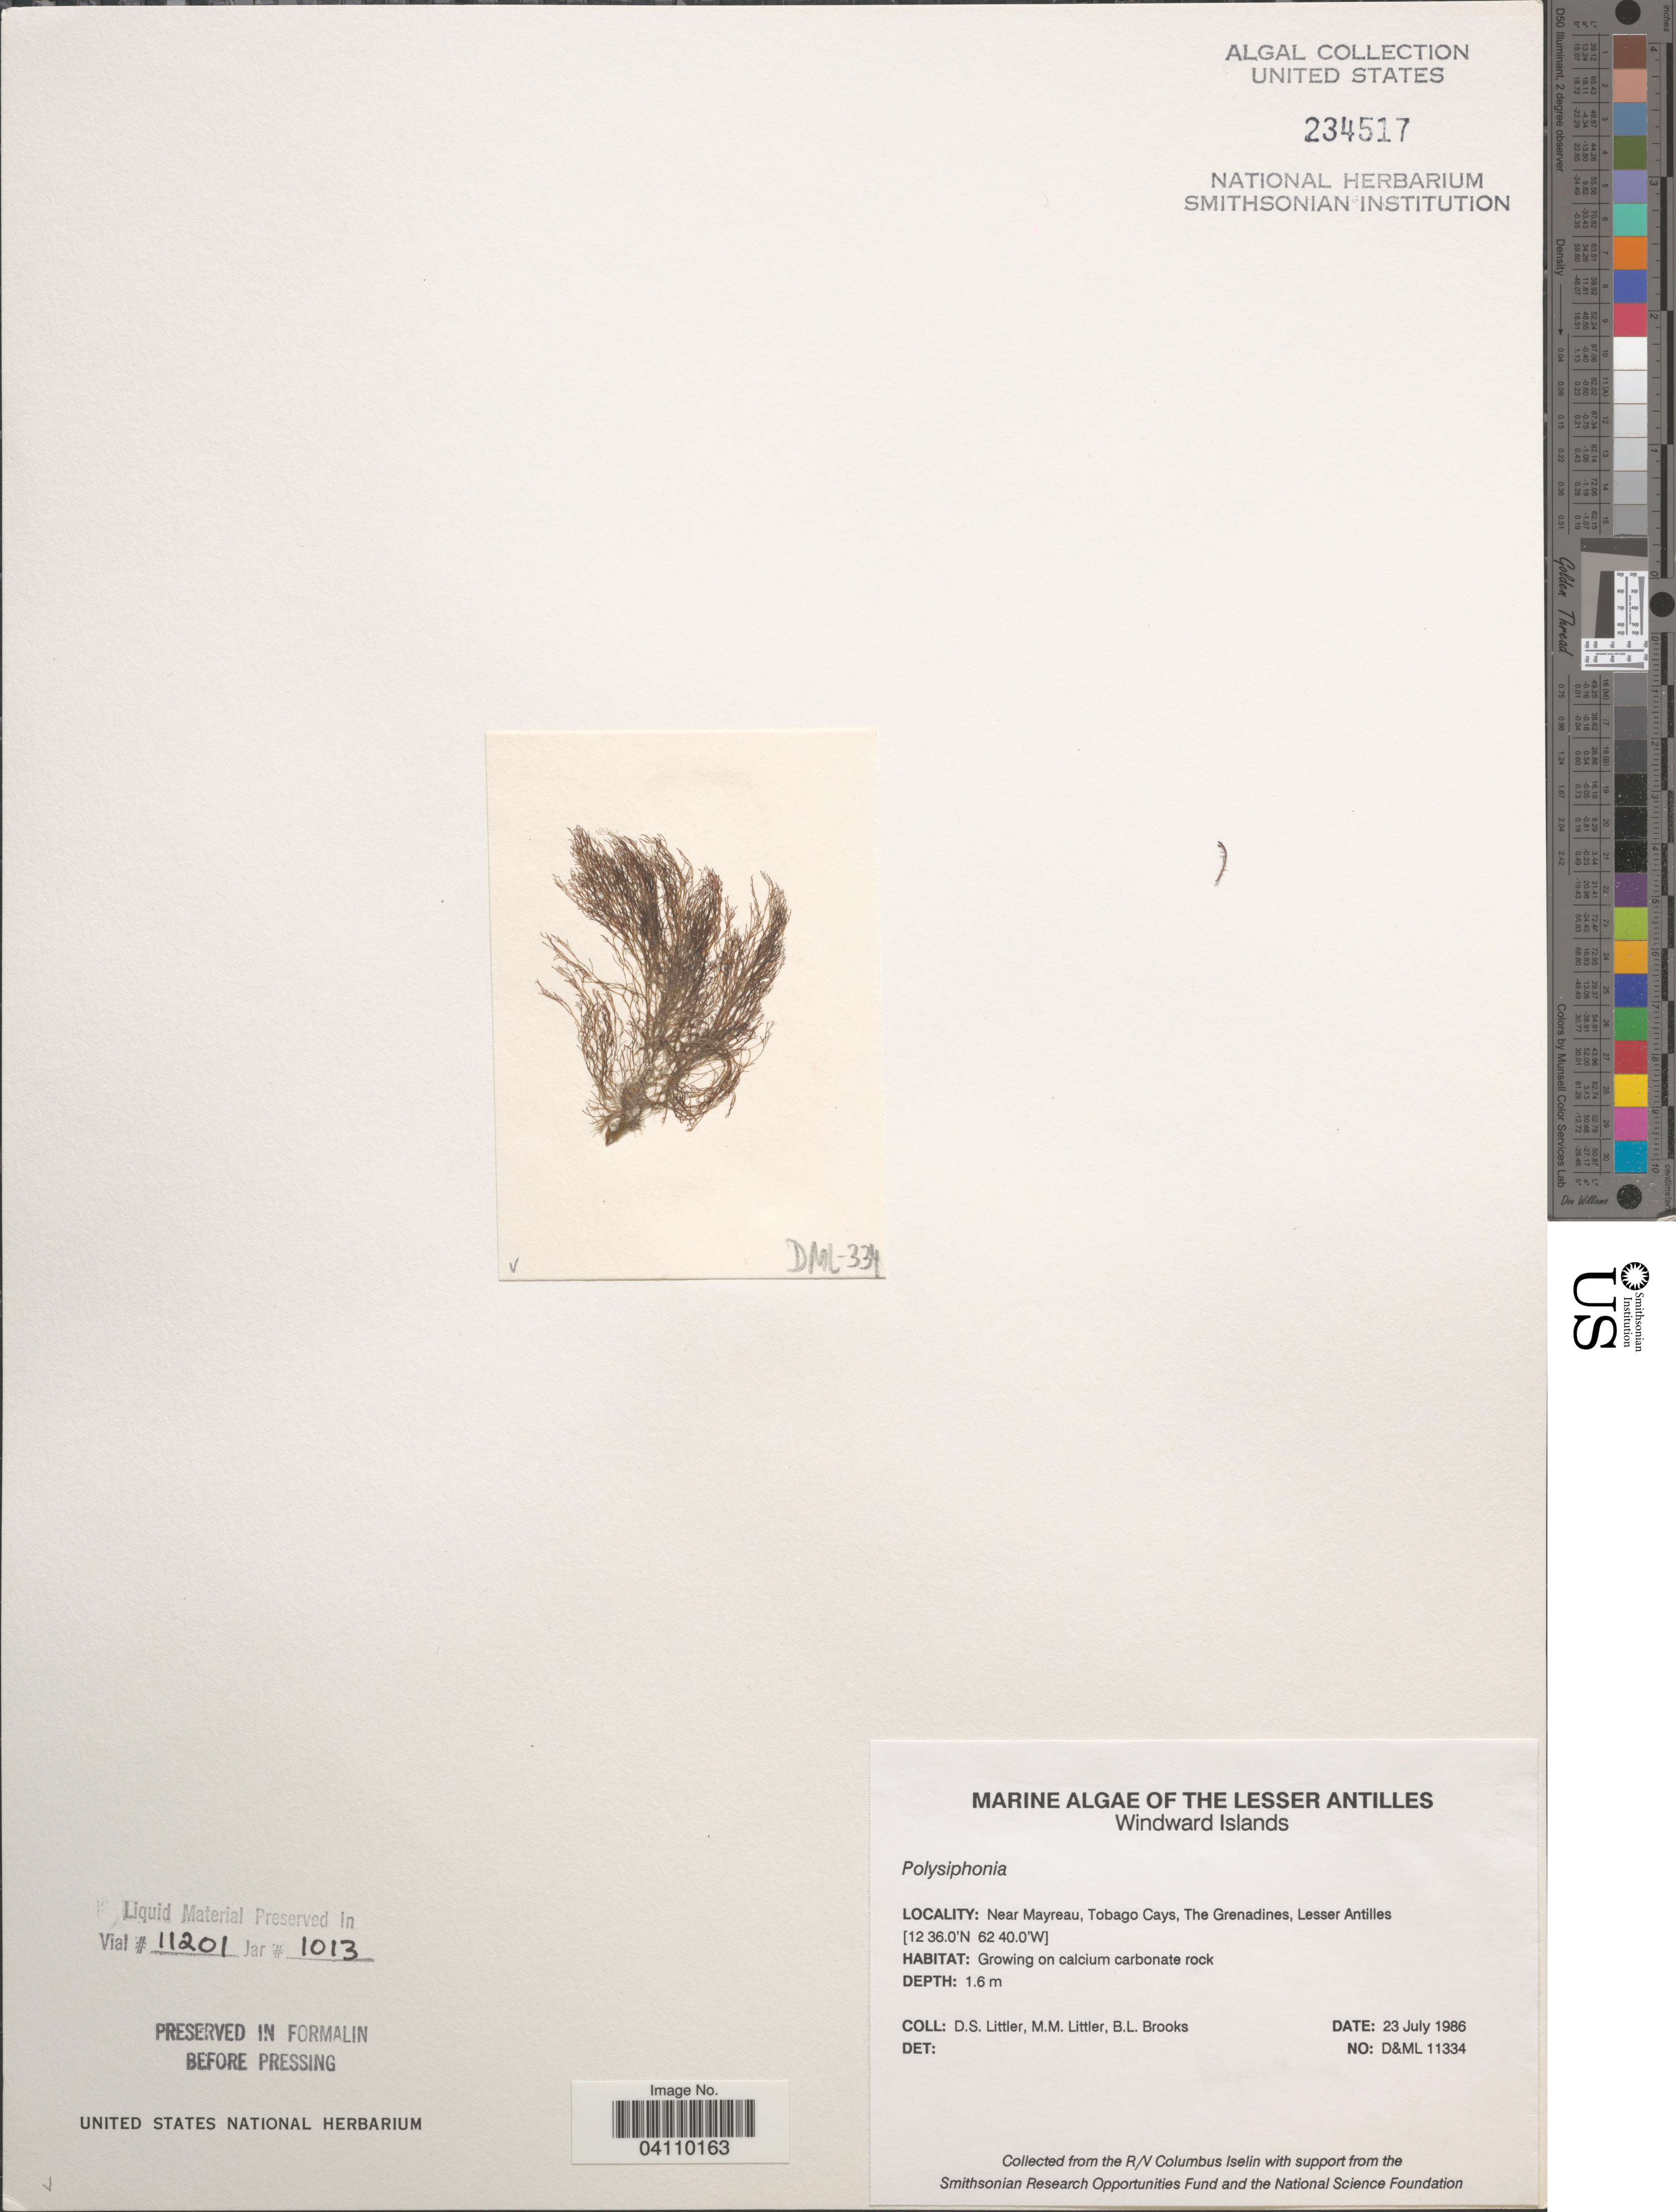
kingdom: Plantae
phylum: Rhodophyta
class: Florideophyceae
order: Ceramiales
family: Rhodomelaceae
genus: Polysiphonia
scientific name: Polysiphonia sp.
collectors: D. S. Littler & B. Brooks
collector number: D&ML11334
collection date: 1986-07-23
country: St. Vincent - Grenadines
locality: The Lesser Antilles. Windward Islands. Near Mayreau, Tobago Cays, The Grenadines.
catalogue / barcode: US 234517